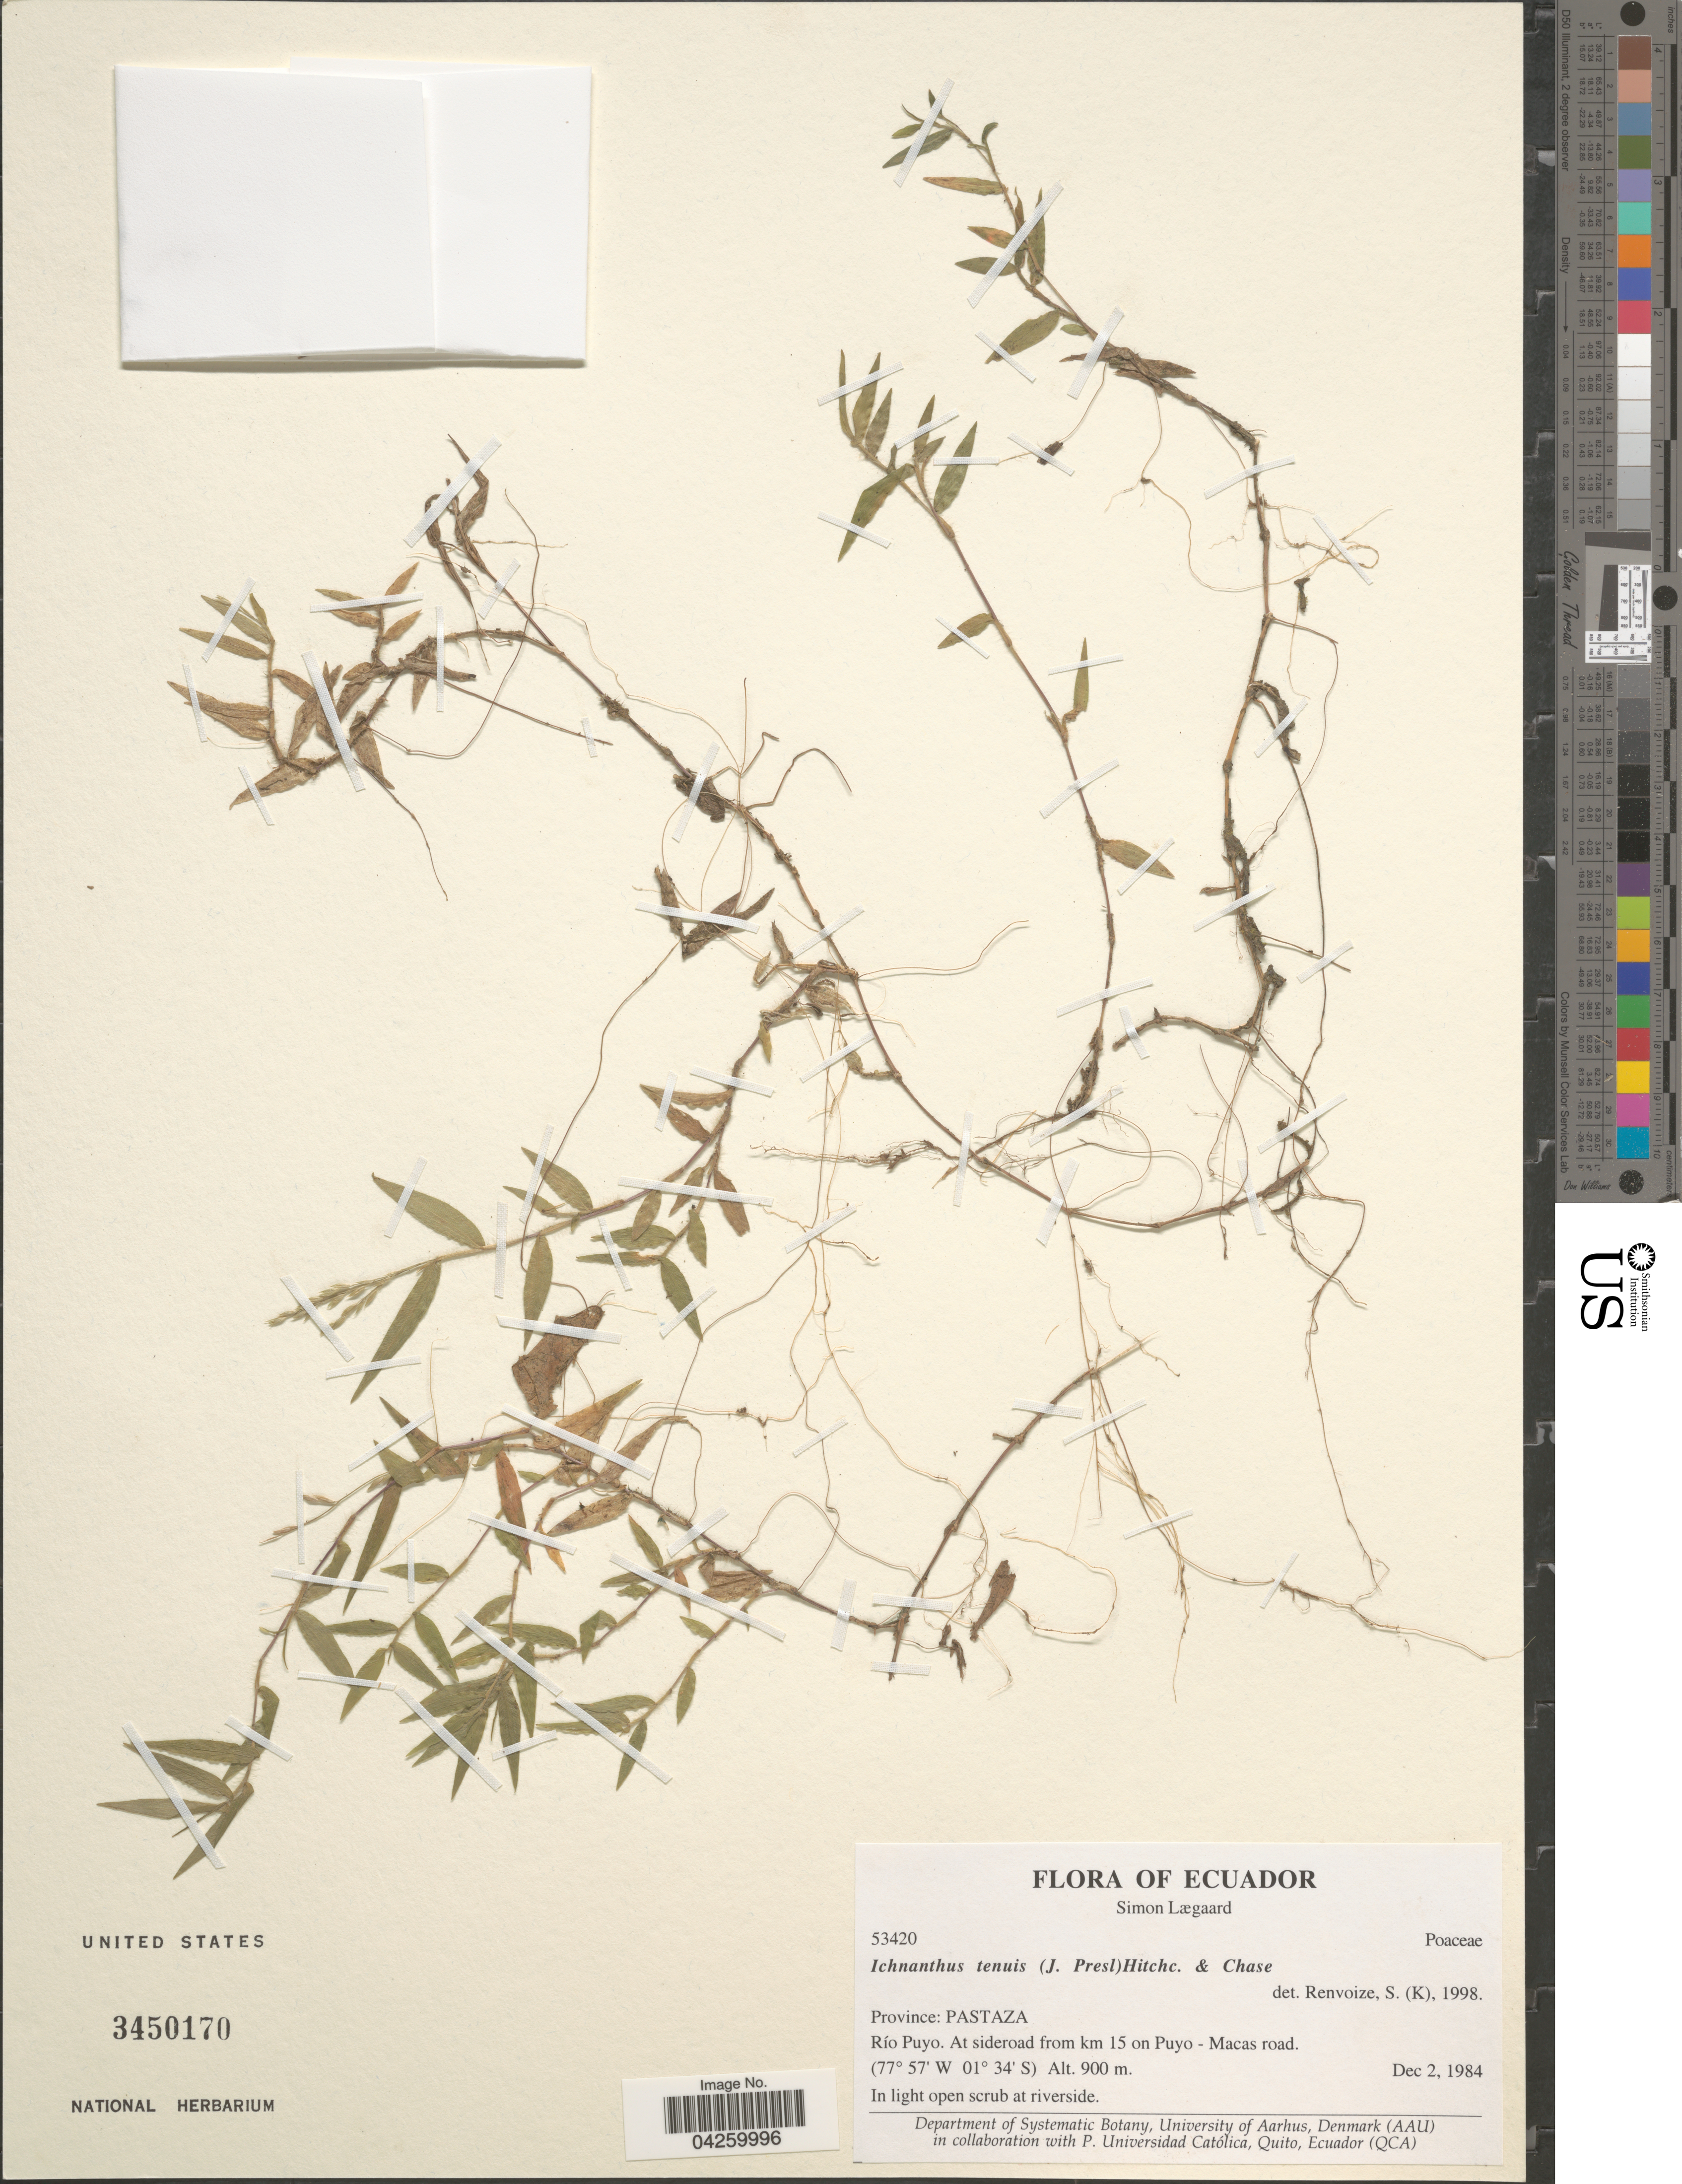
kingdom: Plantae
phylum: Tracheophyta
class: Liliopsida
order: Poales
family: Poaceae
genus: Ichnanthus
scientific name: Ichnanthus tenuis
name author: (J. Presl) Hitchc. & Chase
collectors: S. Lægaard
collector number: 53420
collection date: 1984-12-02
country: Ecuador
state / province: Pastaza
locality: Río Puyo. At sideroad from km 15 on Puyo- Macas road.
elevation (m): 900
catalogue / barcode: US 3450170